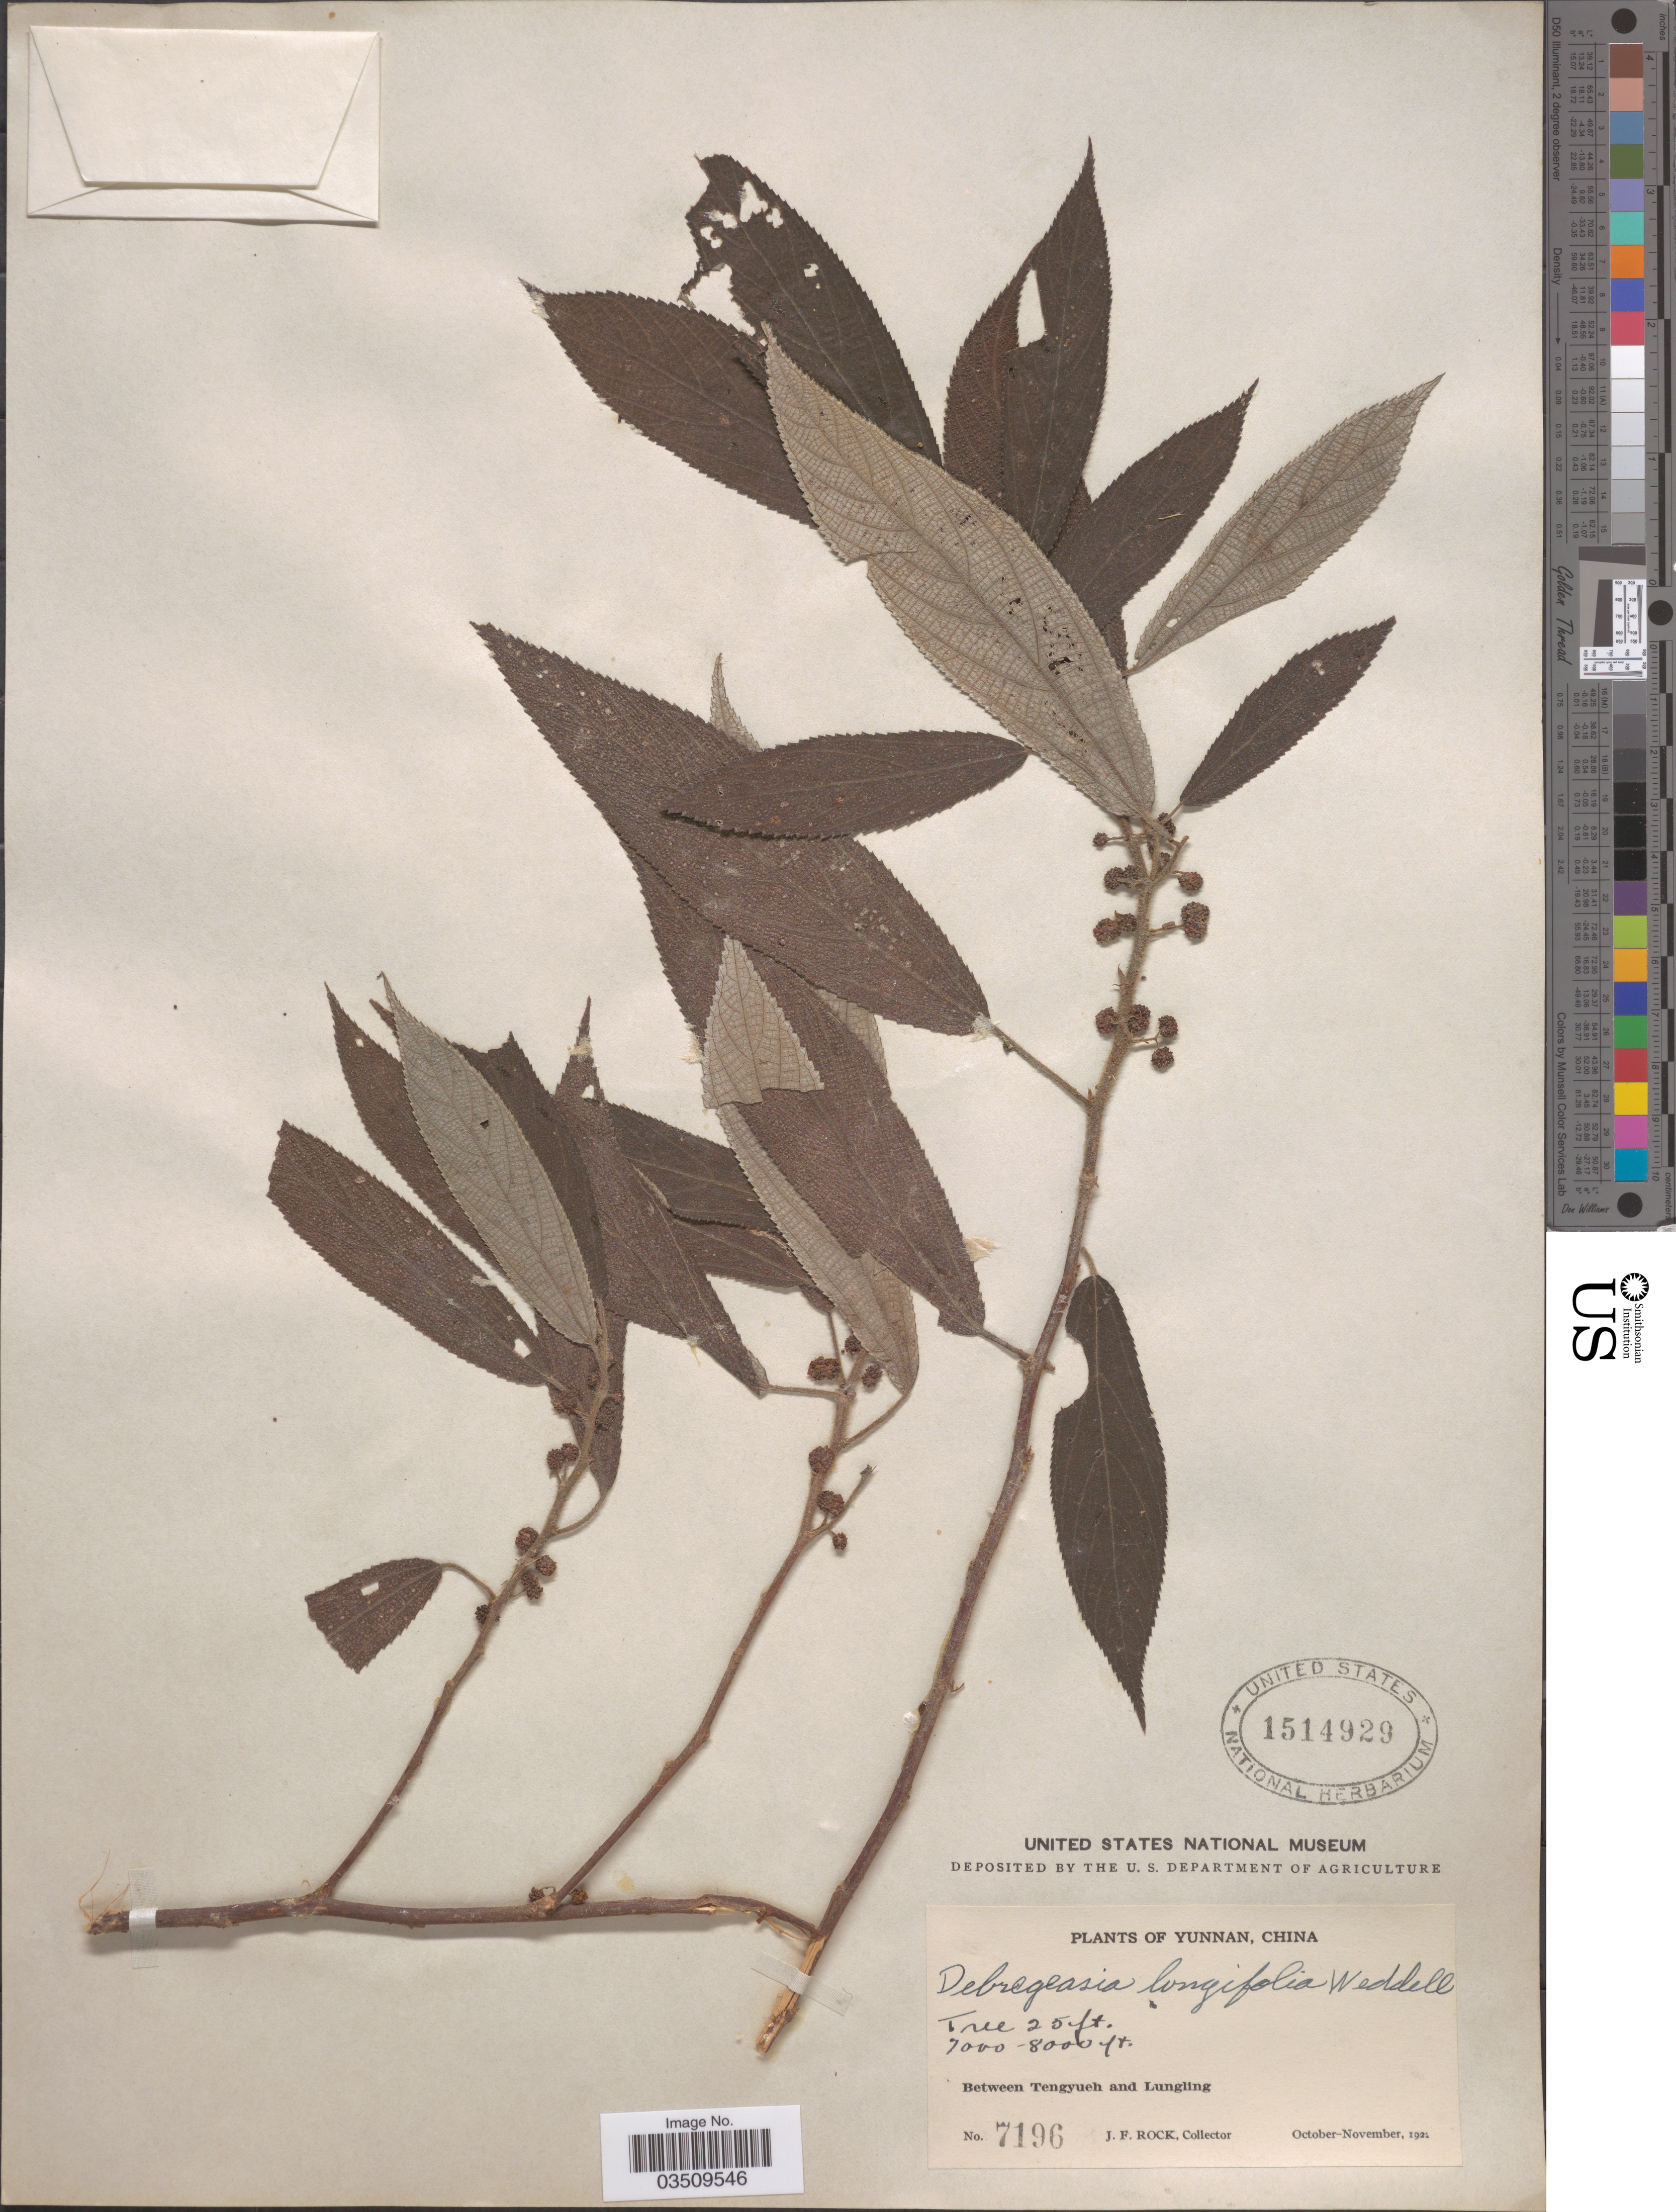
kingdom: Plantae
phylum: Tracheophyta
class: Magnoliopsida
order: Rosales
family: Urticaceae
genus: Debregeasia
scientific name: Debregeasia longifolia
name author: (Burm. f.) Wedd.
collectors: J. Rock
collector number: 7196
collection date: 1922-10/1922-11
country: China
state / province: Yunnan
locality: Between Tengyueh and Lungling.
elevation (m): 2134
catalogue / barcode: US 1514929